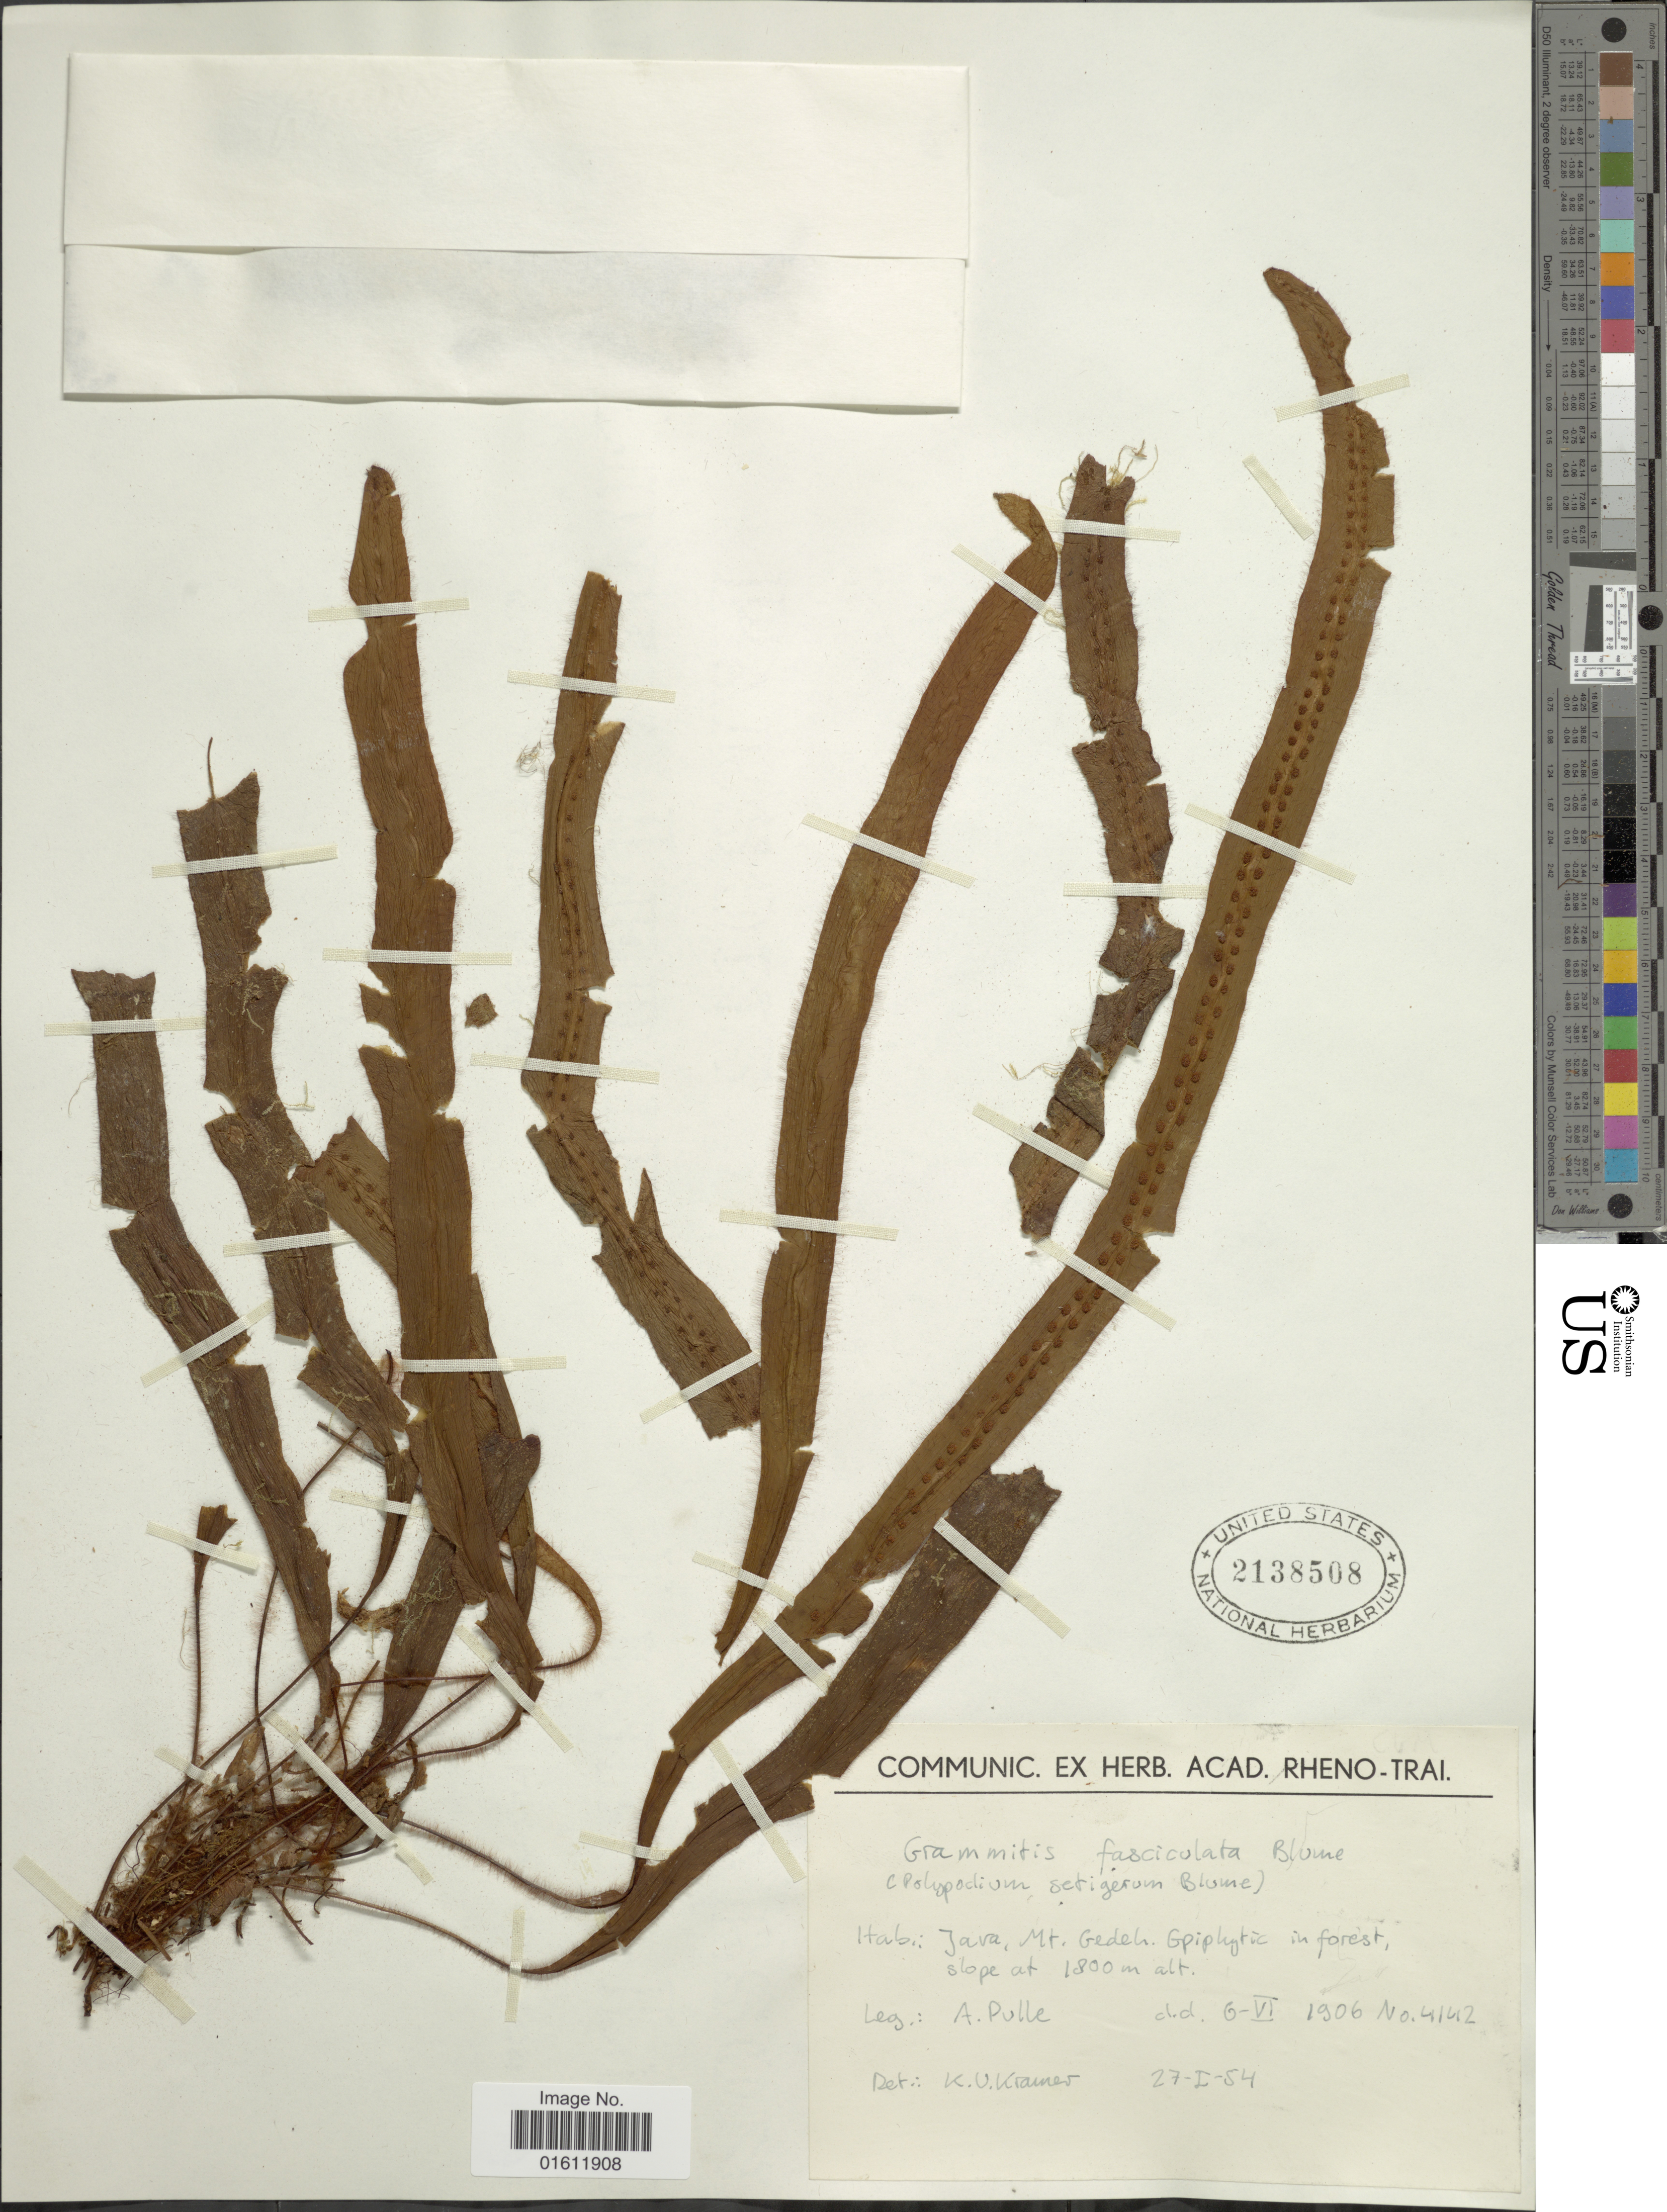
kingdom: Plantae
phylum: Tracheophyta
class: Polypodiopsida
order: Polypodiales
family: Polypodiaceae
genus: Radiogrammitis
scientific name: Radiogrammitis setigera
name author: (Blume) Parris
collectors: A. A. Pulle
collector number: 4142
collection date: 1906-06-06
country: Indonesia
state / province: Java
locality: Mt. Gedeh. Epiphytic in forest, slope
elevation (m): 1800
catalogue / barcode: US 2138508